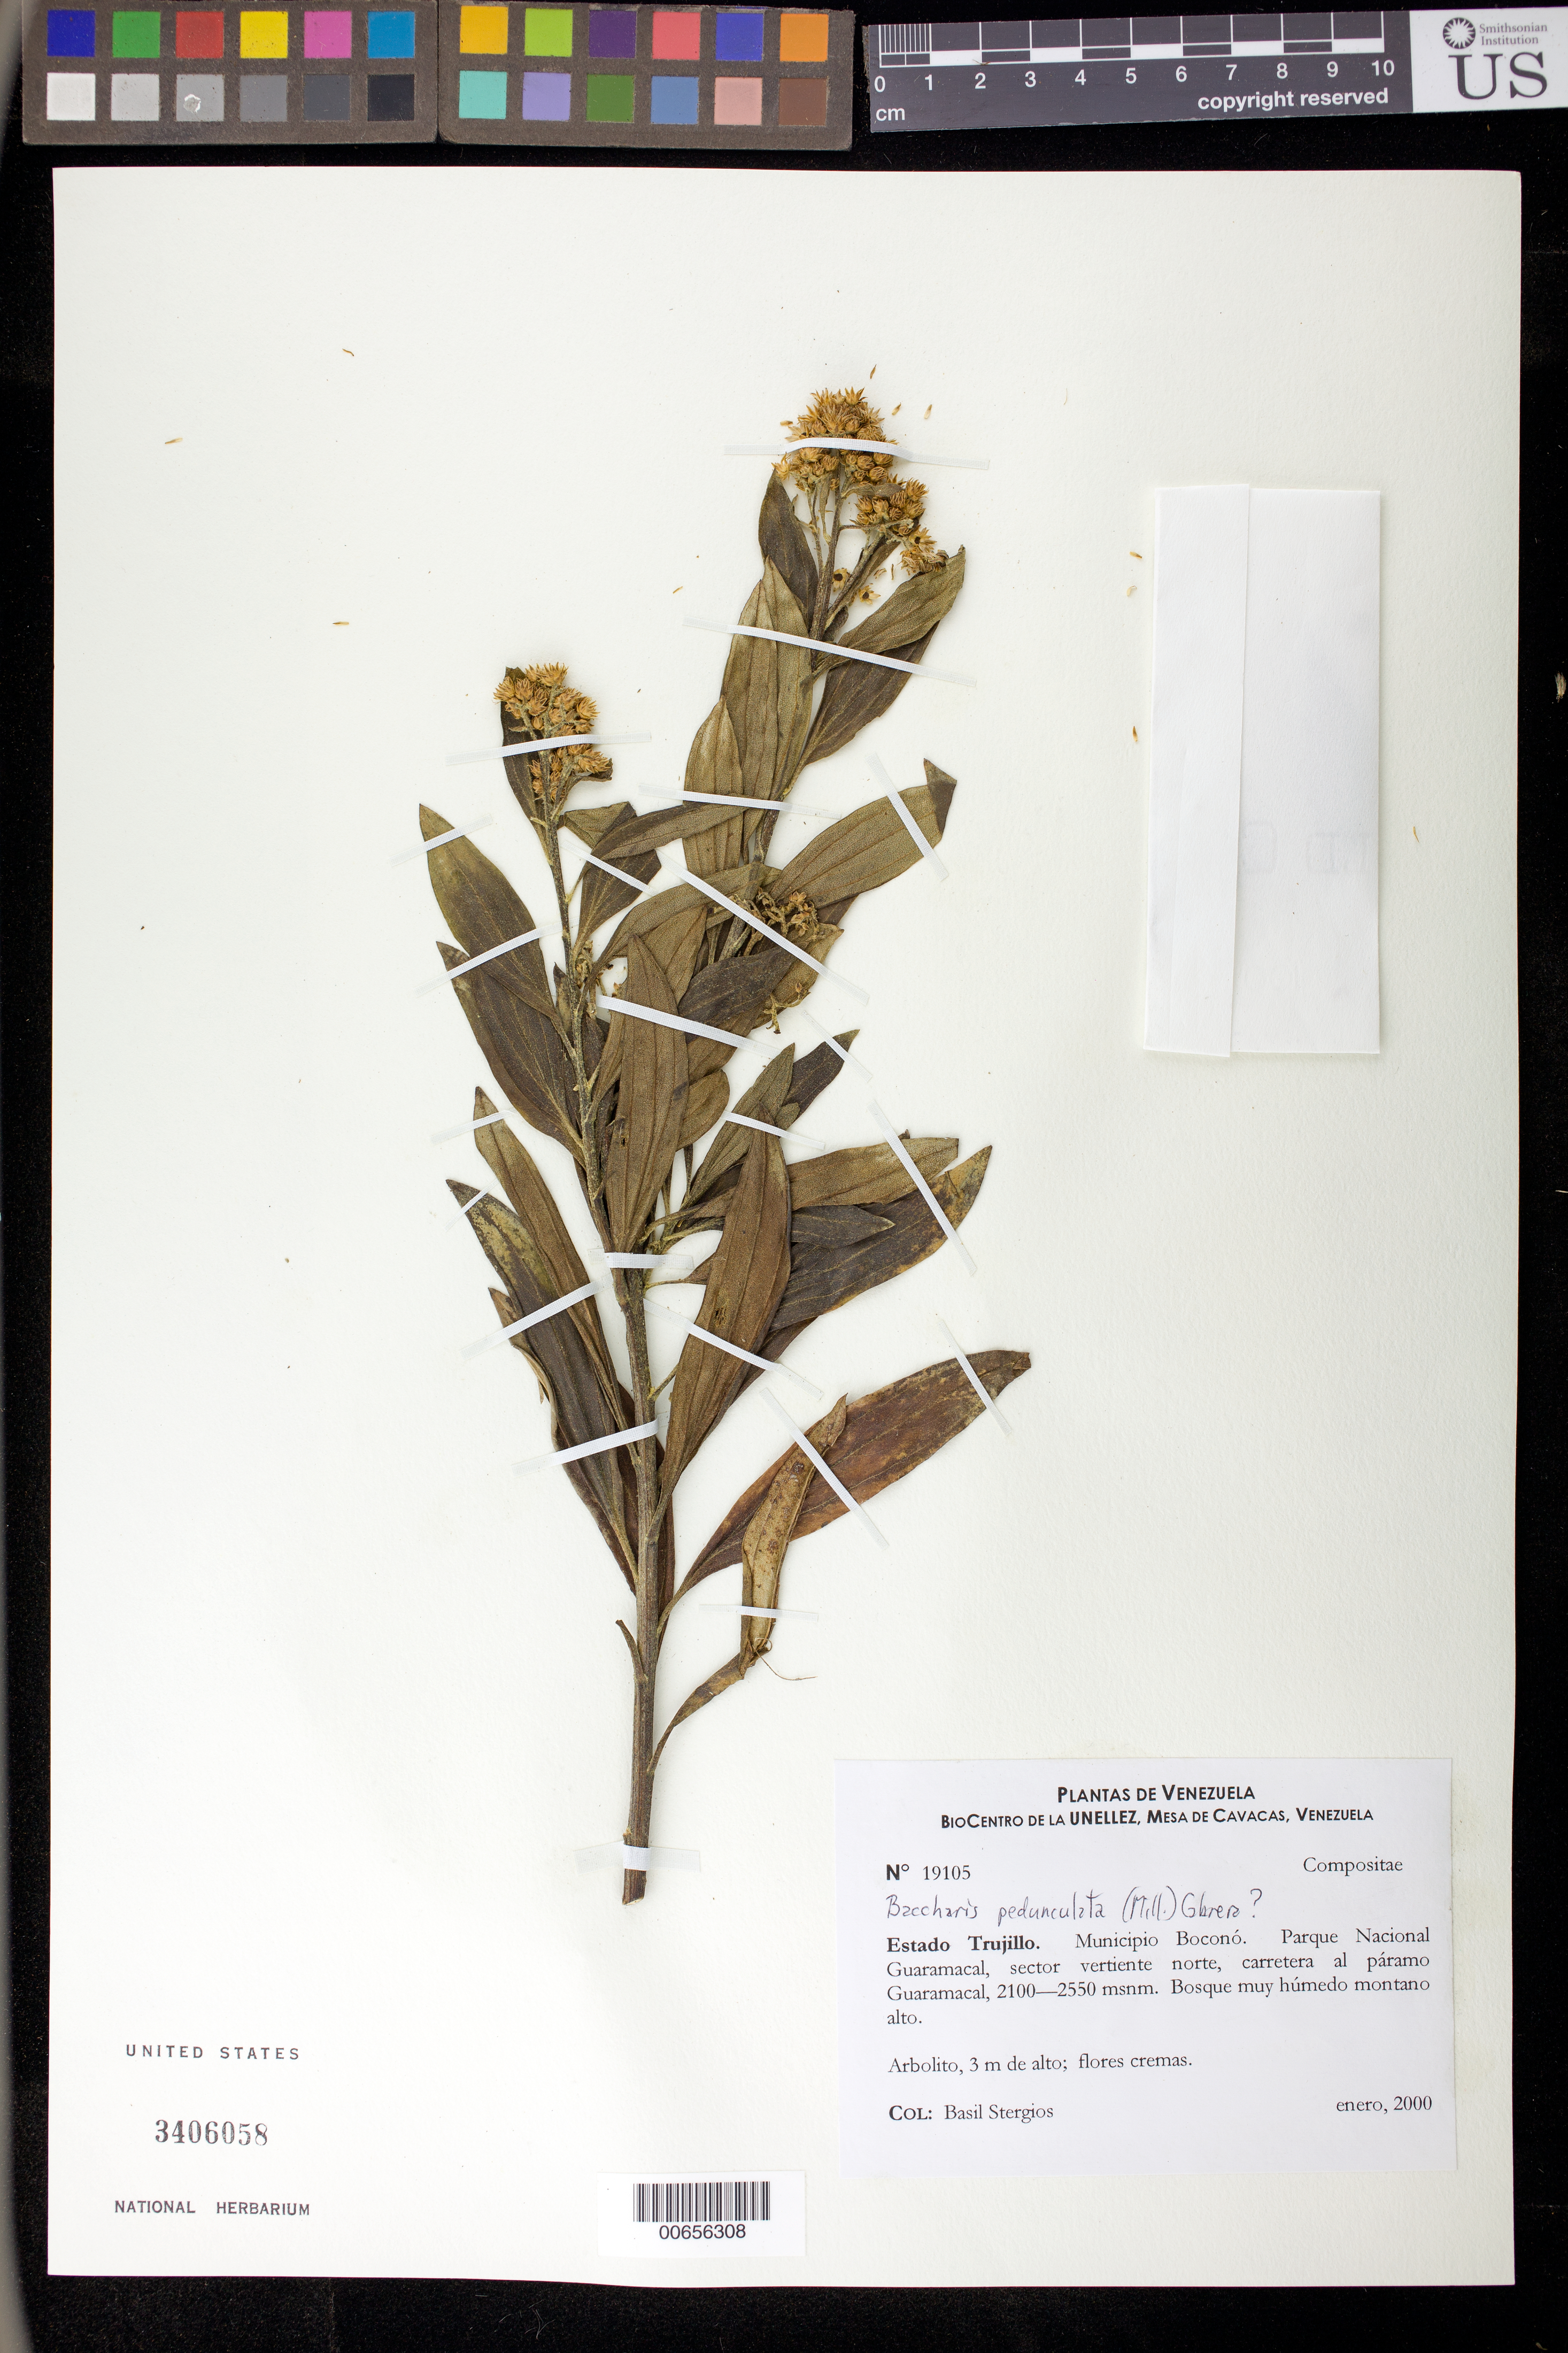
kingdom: Plantae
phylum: Tracheophyta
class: Magnoliopsida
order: Asterales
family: Asteraceae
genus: Baccharis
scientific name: Baccharis pedunculata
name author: (Mill.) Cabrera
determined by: Robinson, Harold E., (US)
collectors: B. G. Stergios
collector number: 19105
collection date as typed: Jan 2000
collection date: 2000-01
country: Venezuela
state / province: Trujillo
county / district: Boconó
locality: Parque Nacional Guaramacal, vertiente N, carretera al páramo Guaramacal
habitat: Bosque muy húmedo montano alto.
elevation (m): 2100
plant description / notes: MY, PORT, US, VEN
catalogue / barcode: US 3406058